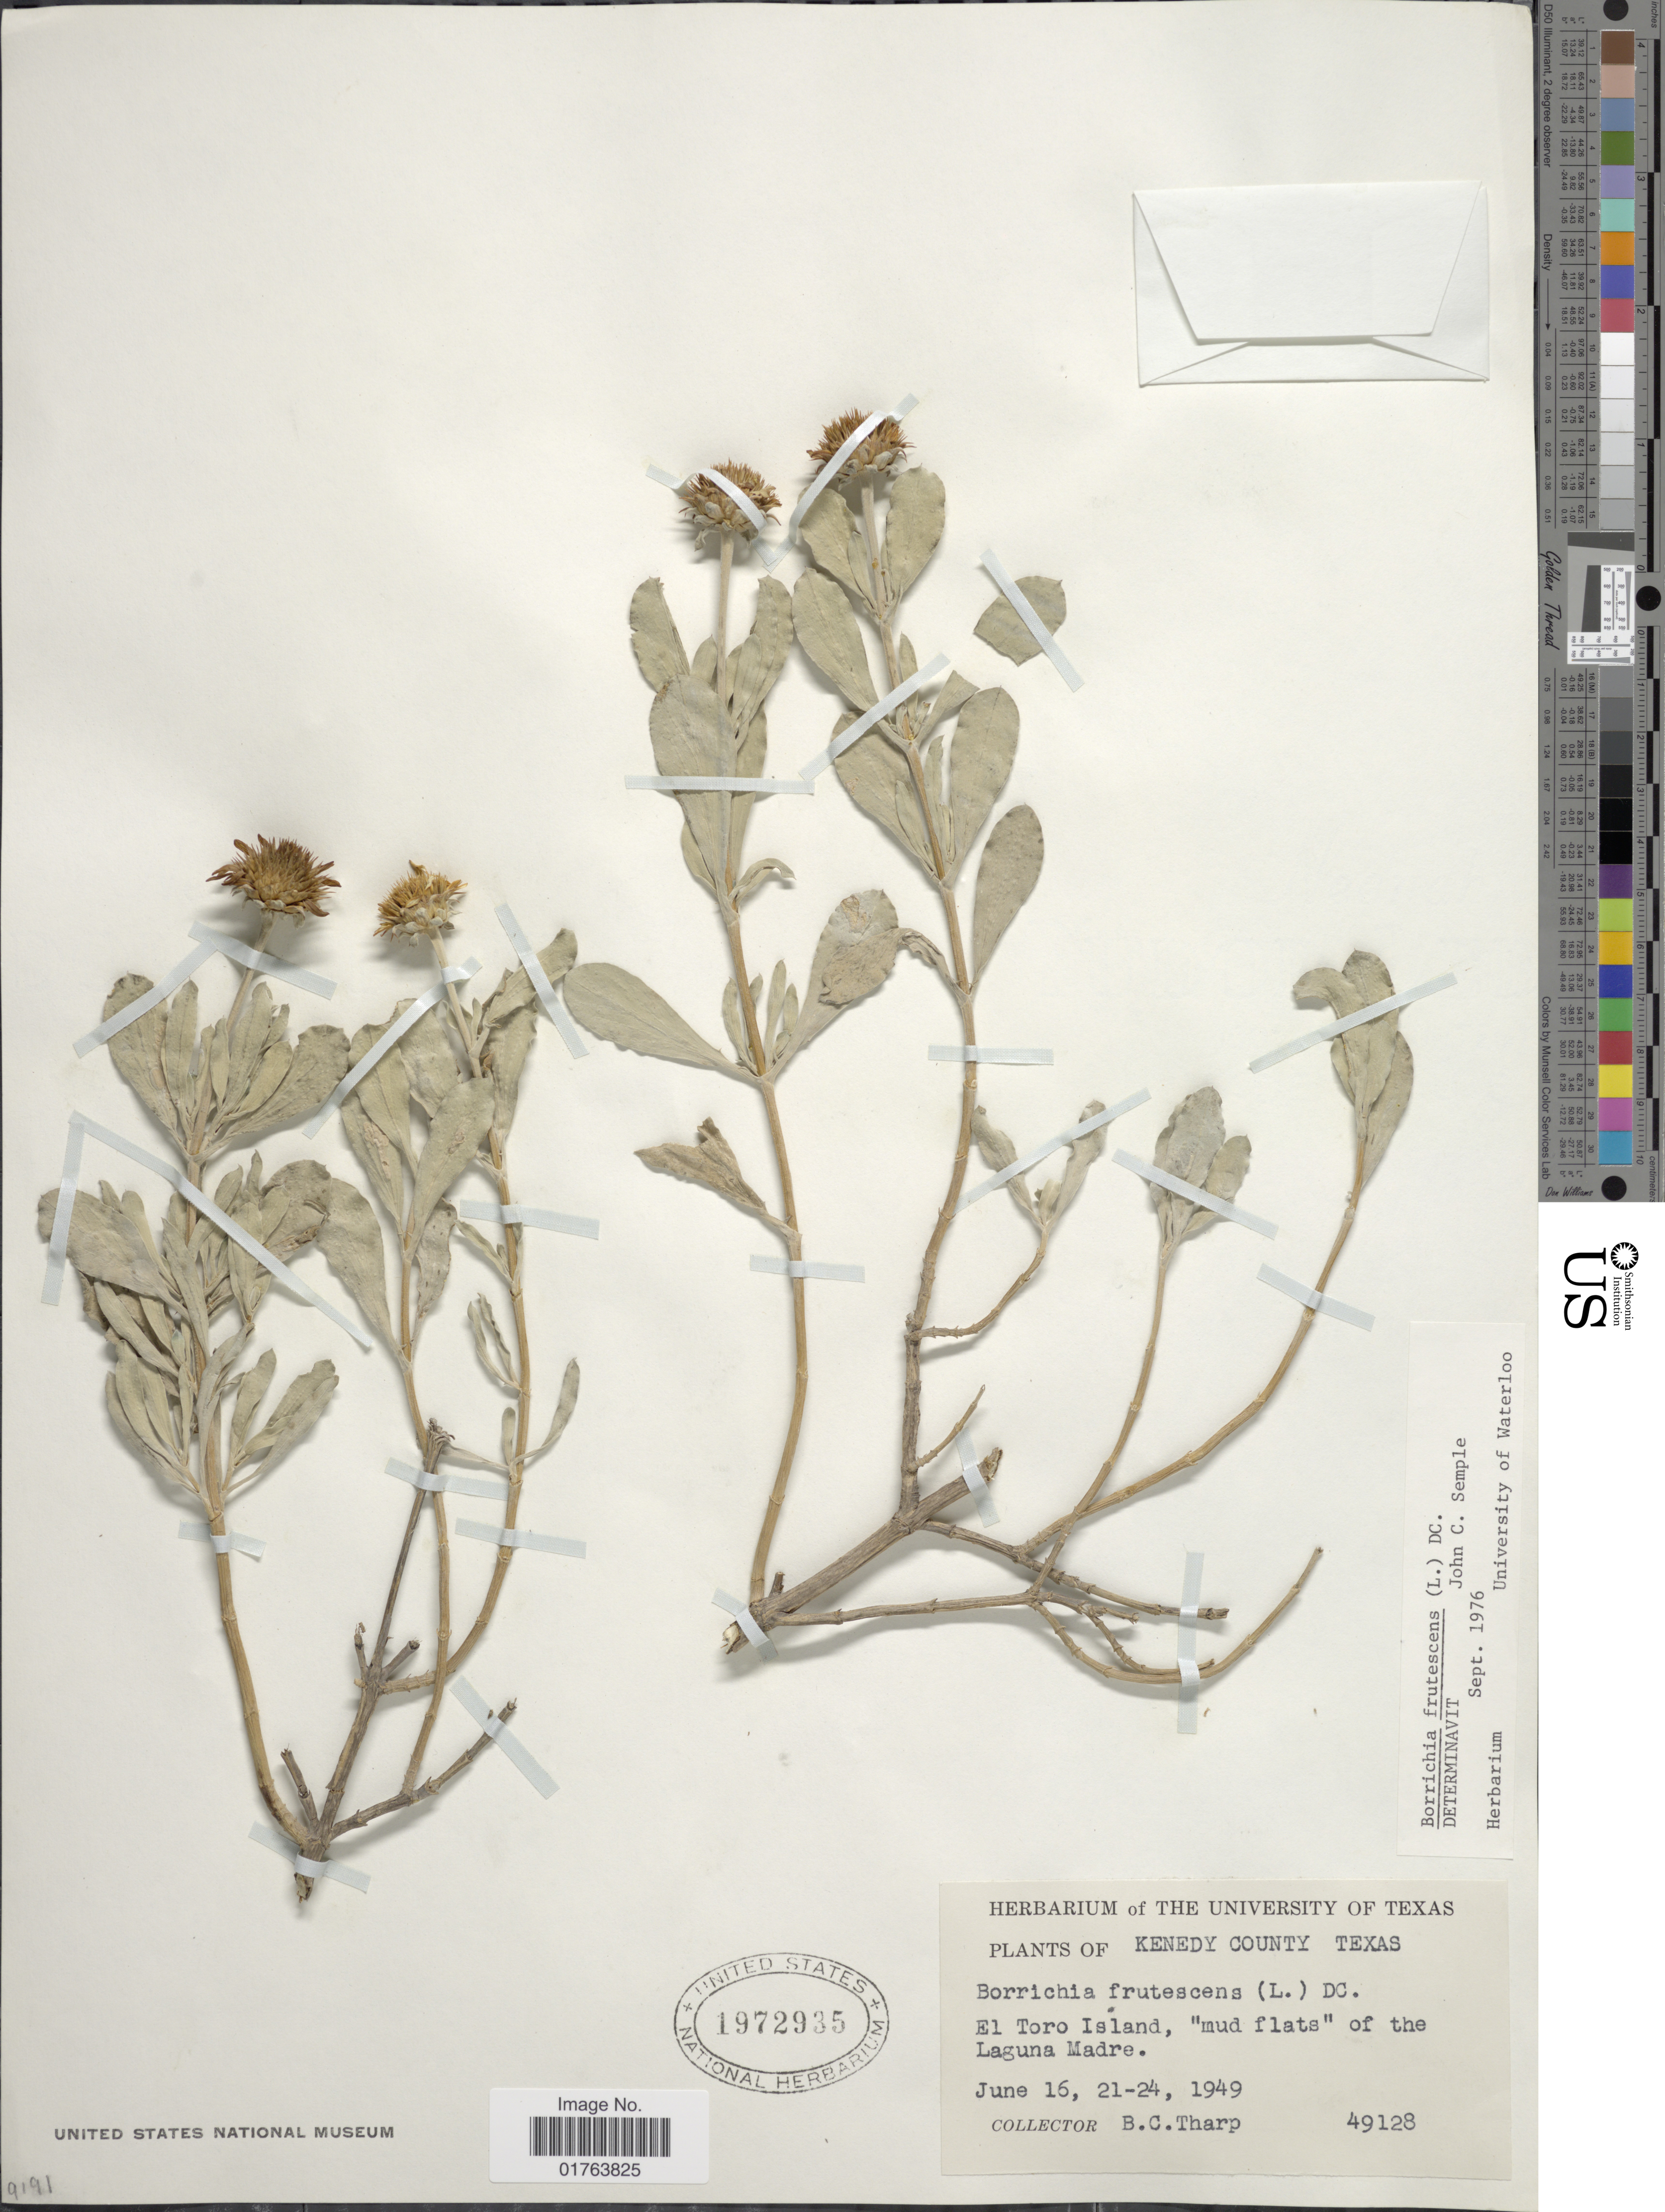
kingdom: Plantae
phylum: Tracheophyta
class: Magnoliopsida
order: Asterales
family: Asteraceae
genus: Borrichia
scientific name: Borrichia frutescens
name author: (L.) DC.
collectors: B. C. Tharp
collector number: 49128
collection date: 1949-06-21/1949-06-24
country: United States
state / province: Texas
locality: Kenedy County, El Toro Island, "mud flats" of the Laguna Madre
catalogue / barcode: US 1972935